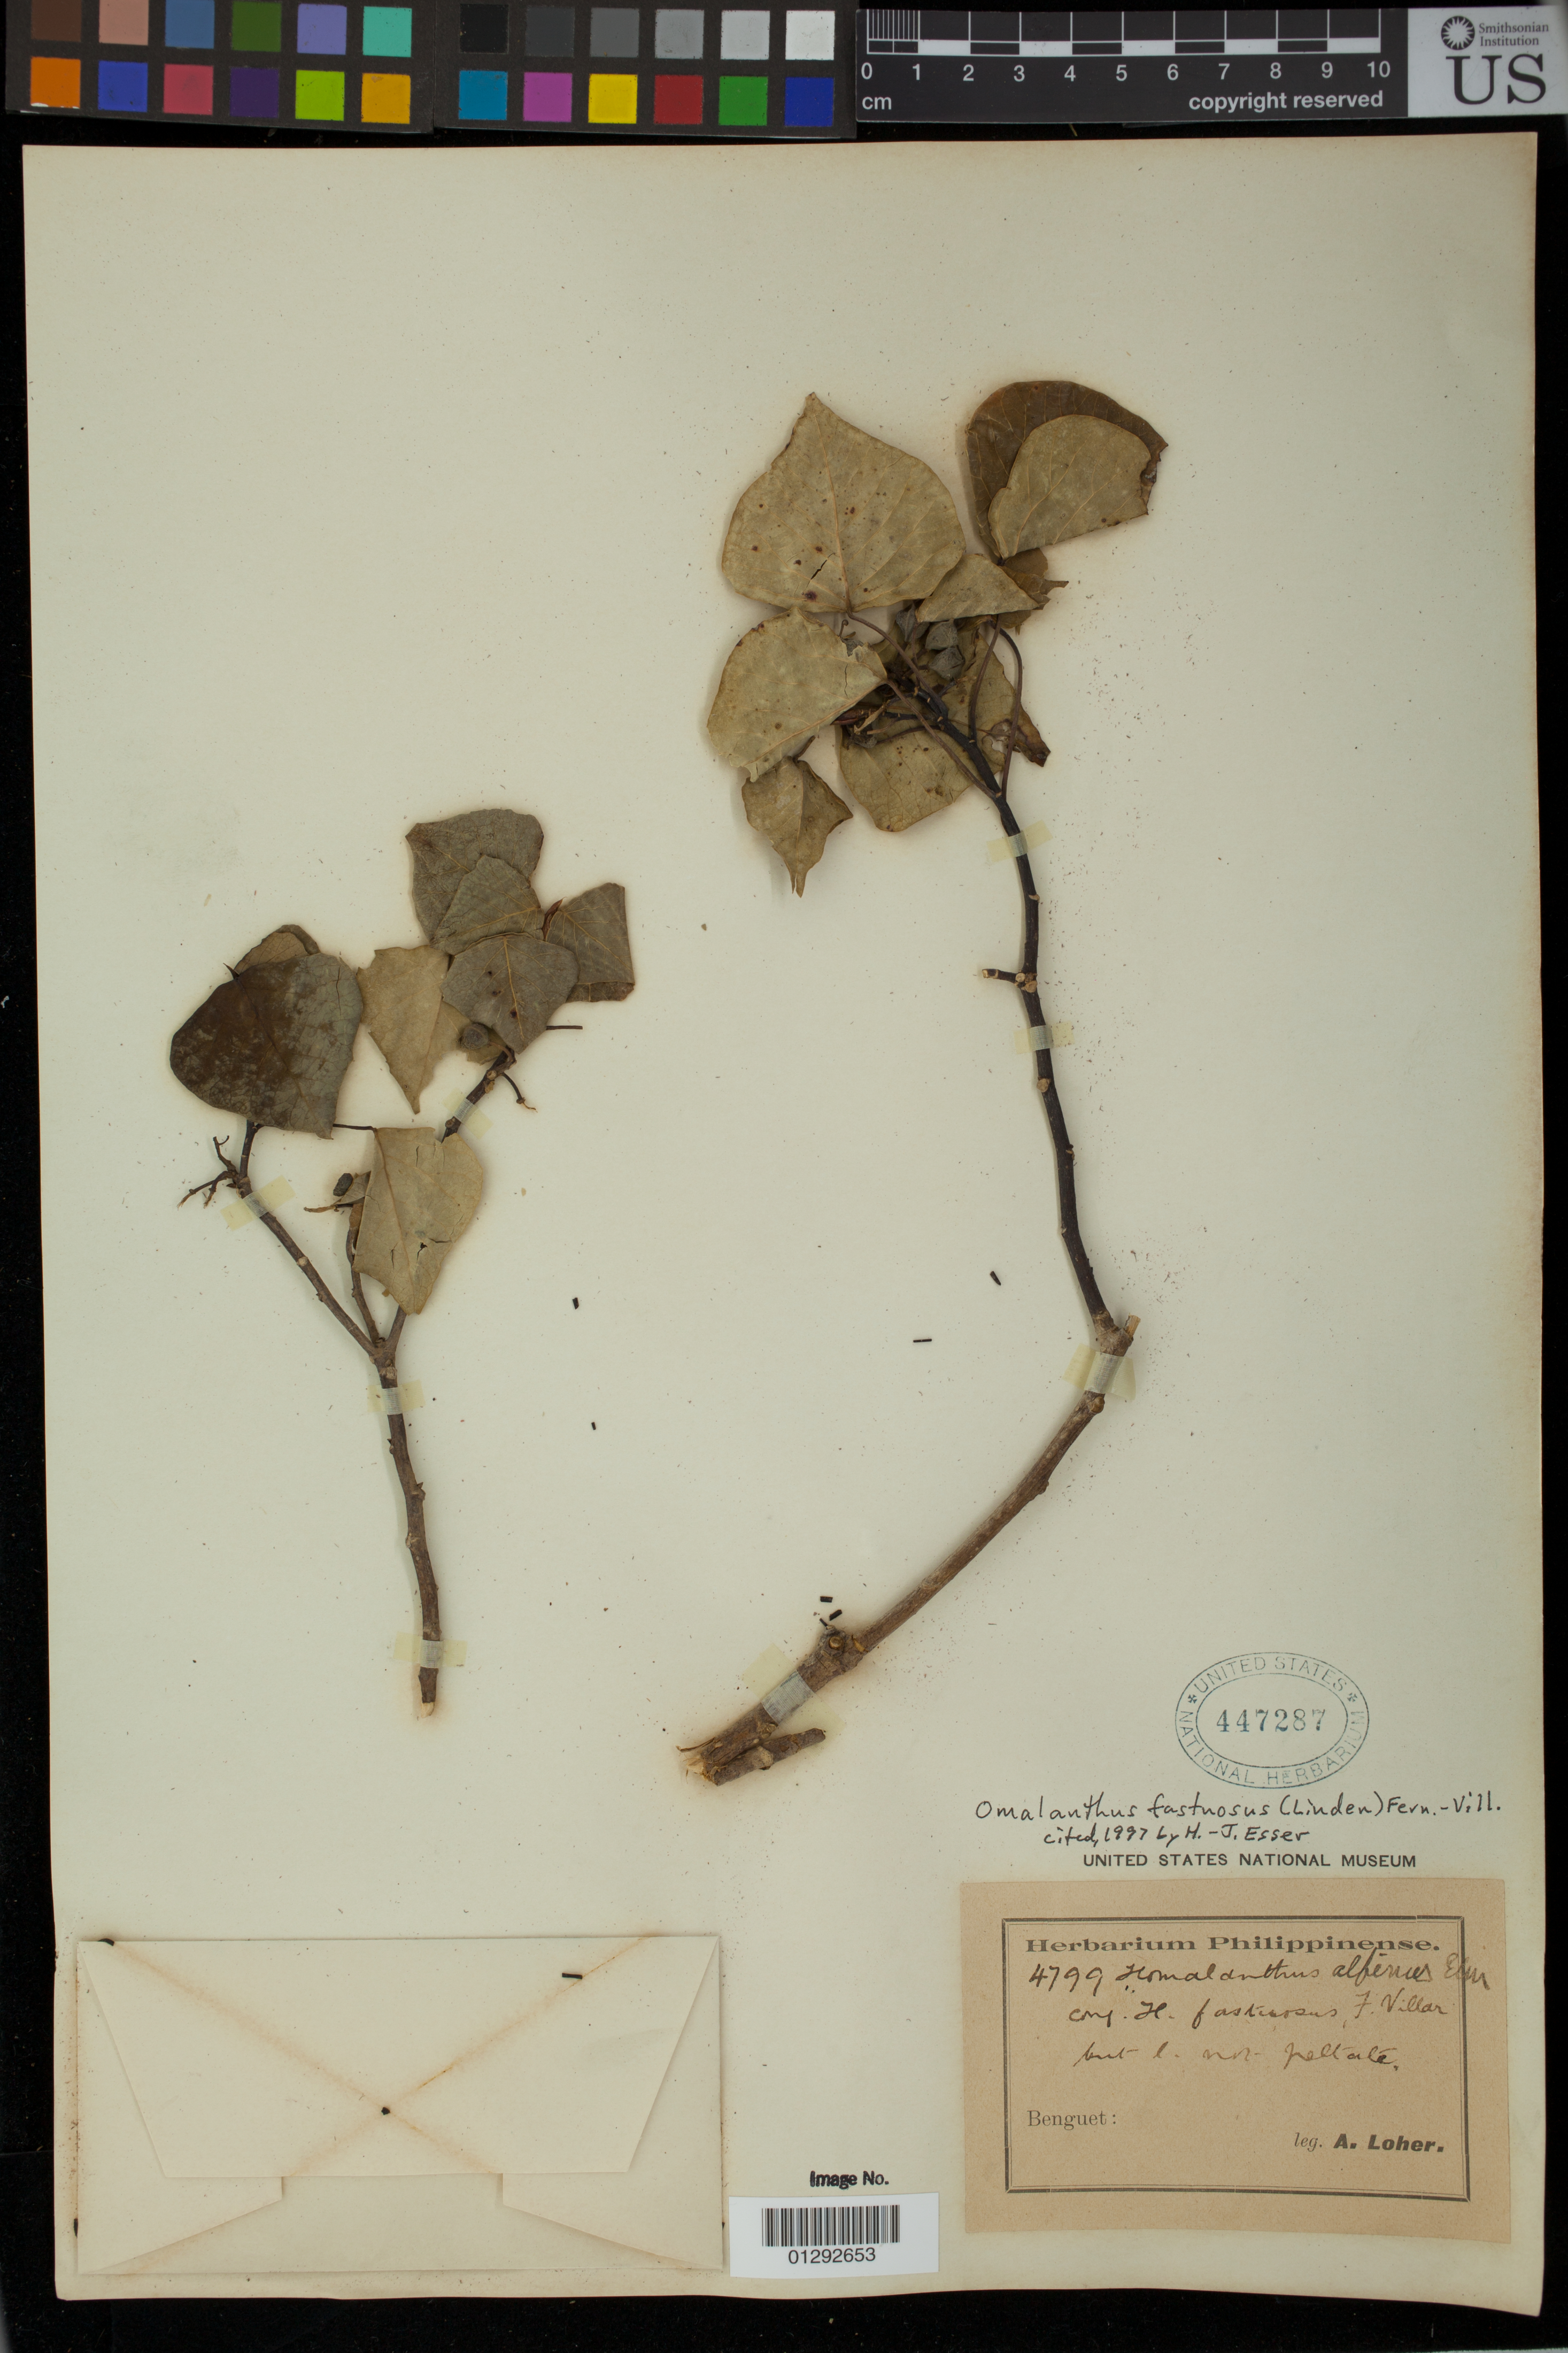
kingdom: Plantae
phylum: Tracheophyta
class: Magnoliopsida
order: Malpighiales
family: Euphorbiaceae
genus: Omalanthus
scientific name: Omalanthus fastuosus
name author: Fern.-Vill.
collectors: A. Loher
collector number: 4799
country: Philippines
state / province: Cordillera (Administrative Region)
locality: Benguet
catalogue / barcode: US 447287